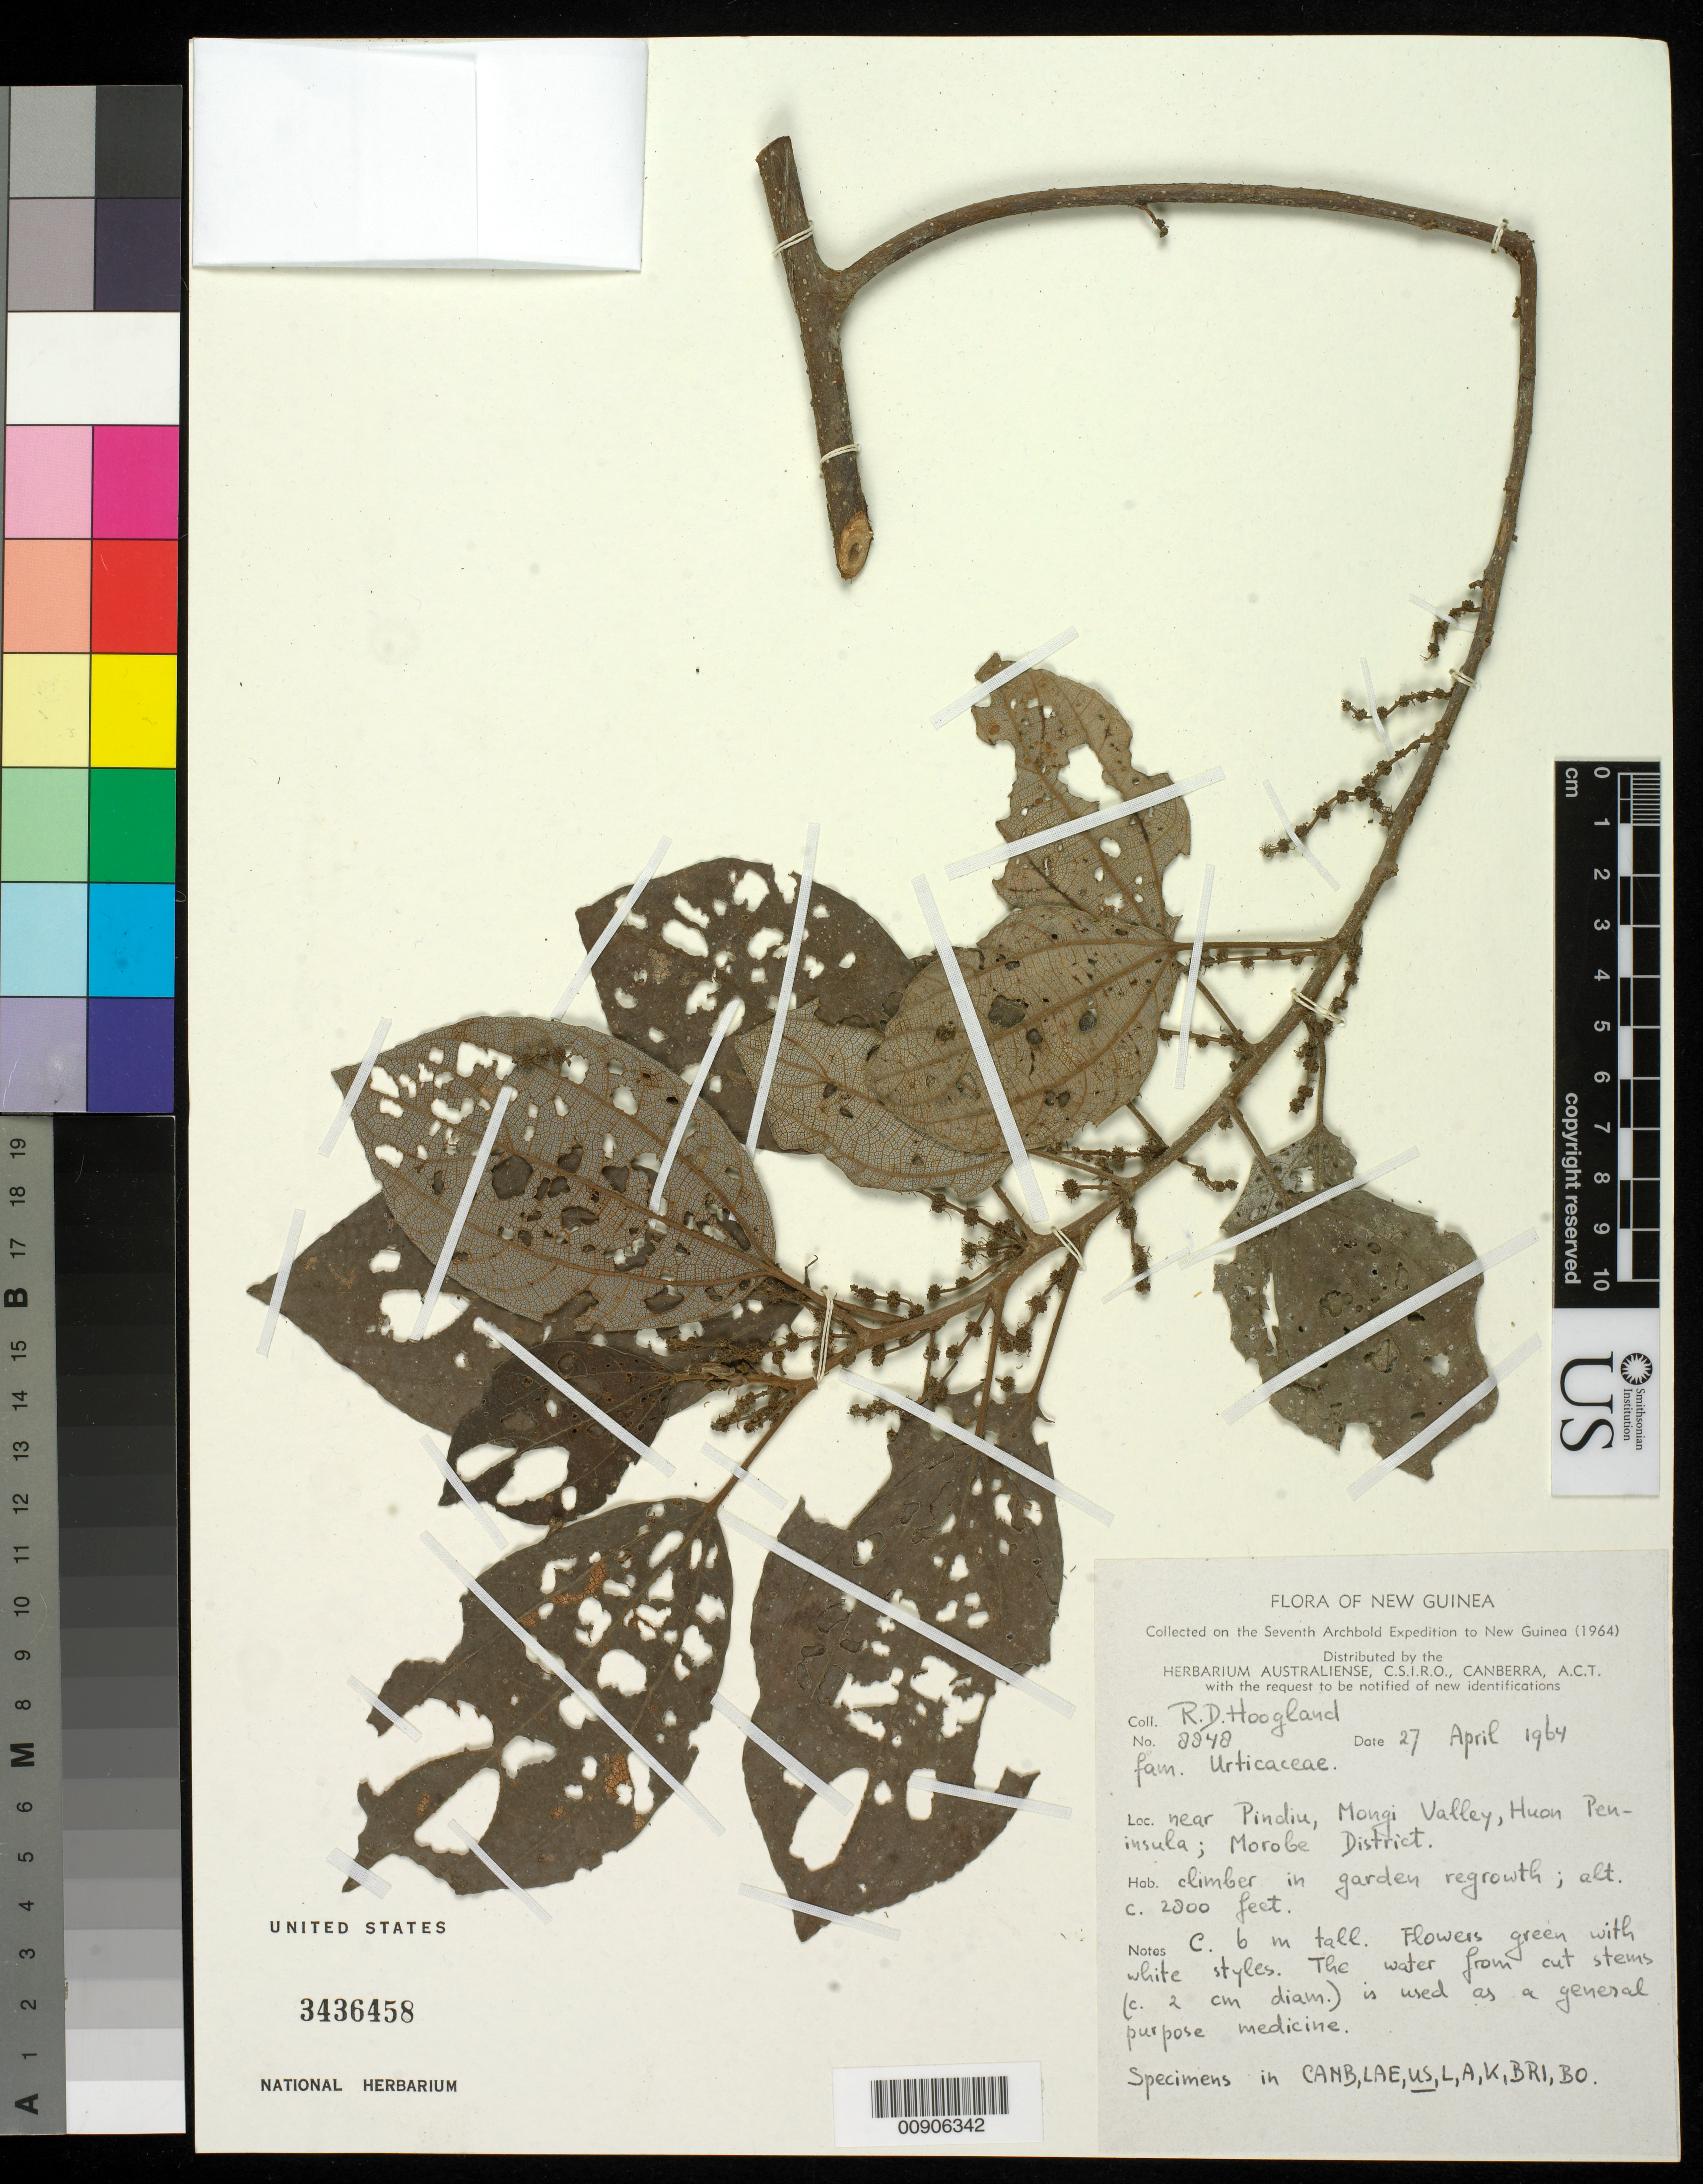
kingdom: Plantae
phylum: Tracheophyta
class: Magnoliopsida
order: Rosales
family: Urticaceae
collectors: R. D. Hoogland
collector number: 8848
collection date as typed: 27 Apr 1964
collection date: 1964-04-27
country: Papua New Guinea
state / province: Morobe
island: New Guinea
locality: near Pindiu, Mongi Valley, huon Peninsula; Morobe District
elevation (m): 853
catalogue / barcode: US 3436458